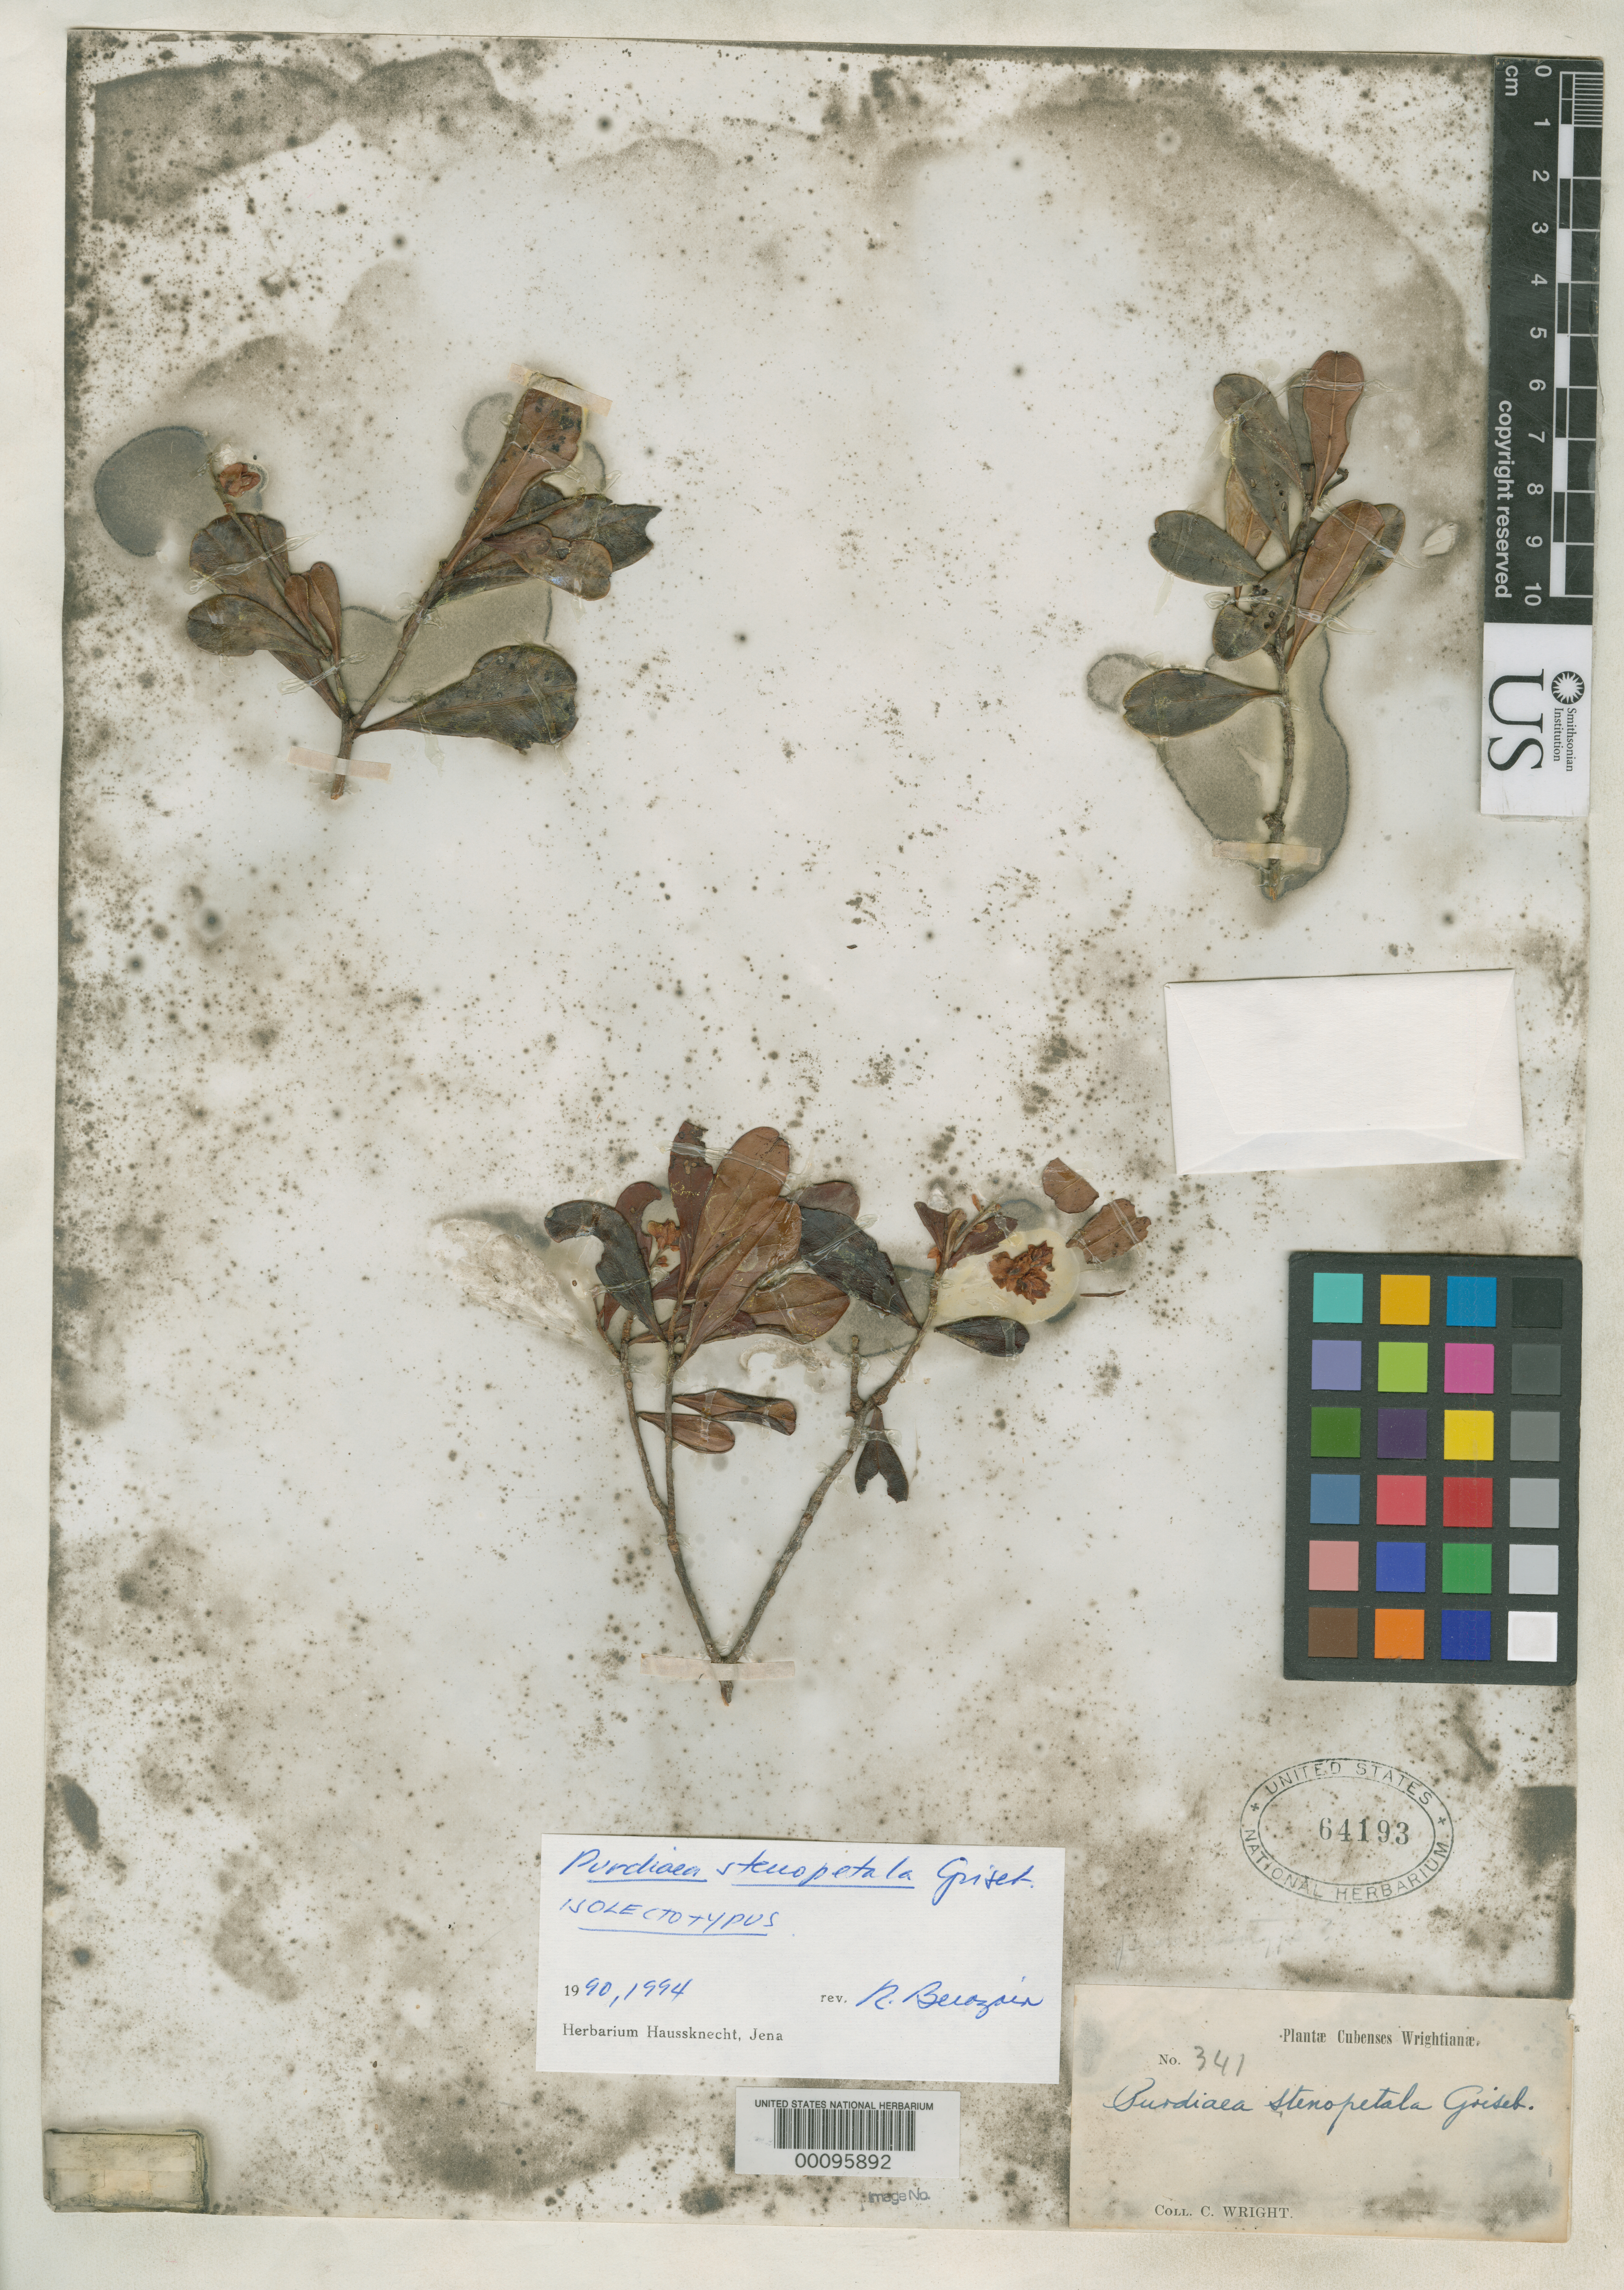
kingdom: Plantae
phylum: Tracheophyta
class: Magnoliopsida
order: Ericales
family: Clethraceae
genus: Purdiaea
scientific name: Purdiaea stenopetala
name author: Griseb.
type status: Type Collection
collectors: C. Wright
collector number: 341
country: Cuba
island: Greater Antilles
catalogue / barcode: US 64193